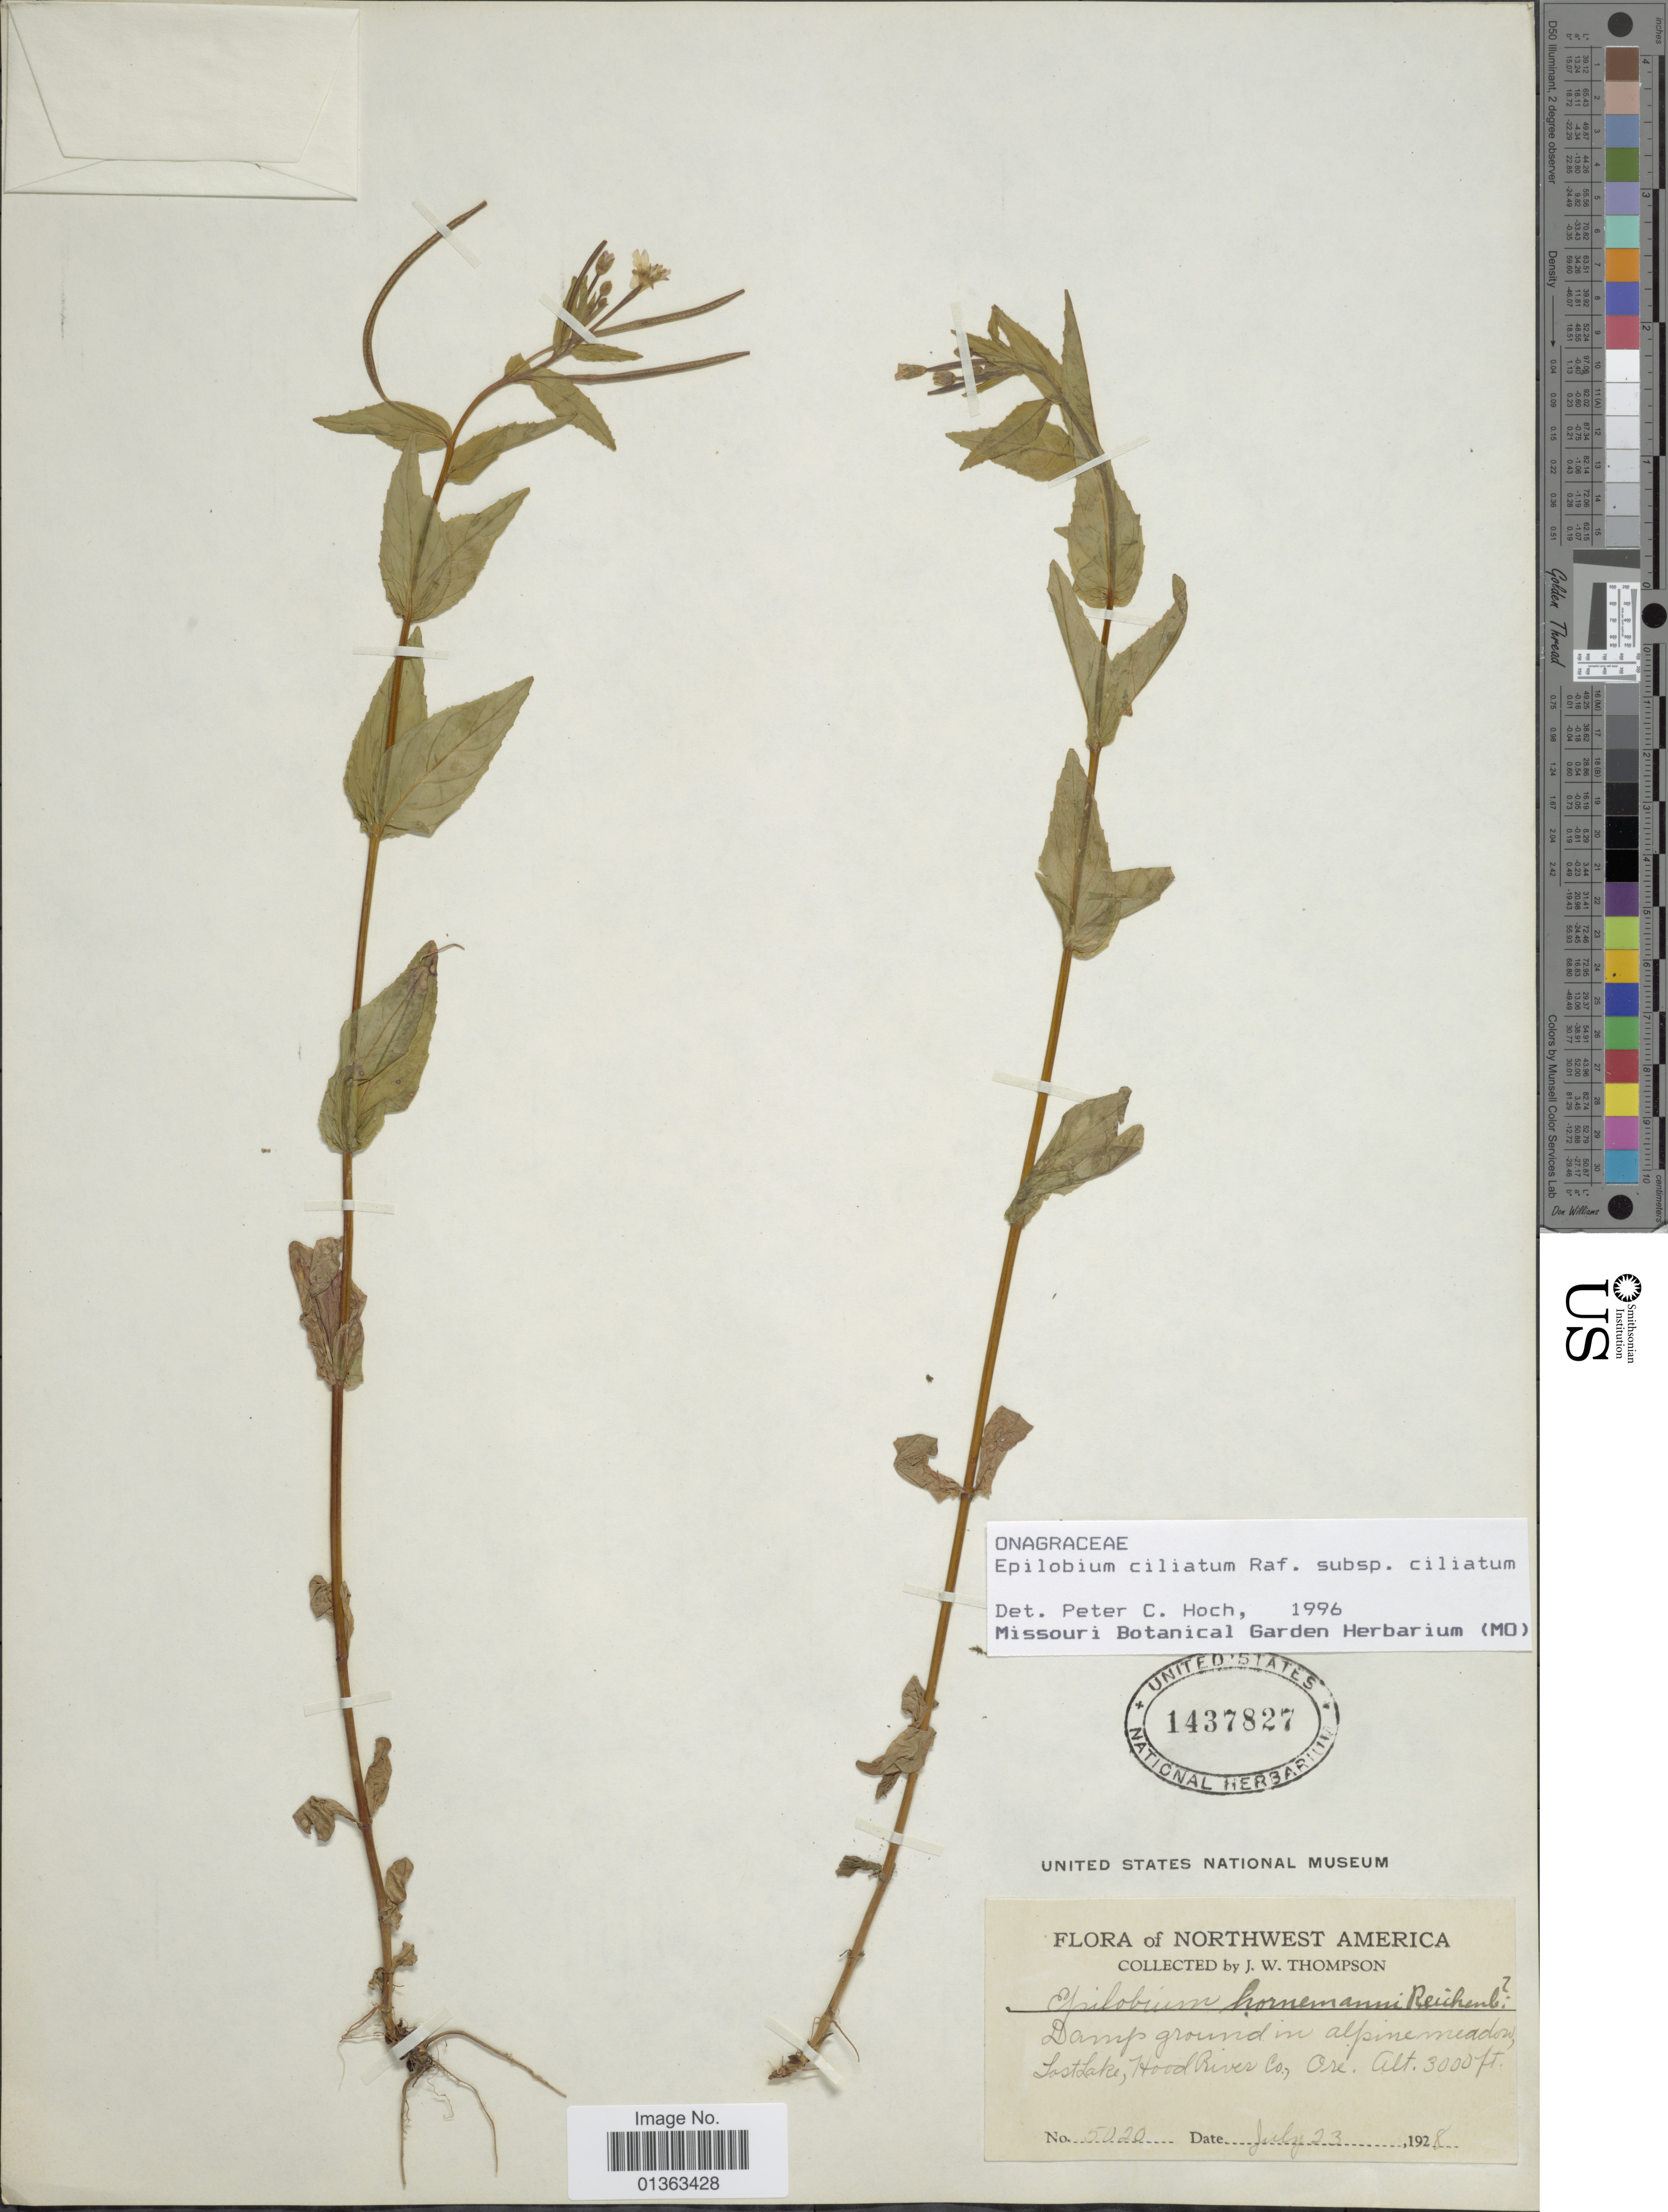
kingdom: Plantae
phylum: Tracheophyta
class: Magnoliopsida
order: Myrtales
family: Onagraceae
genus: Epilobium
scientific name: Epilobium ciliatum subsp. ciliatum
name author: Raf.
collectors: J. W. Thompson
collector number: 5020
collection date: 1928-07-23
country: United States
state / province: Oregon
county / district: Hood River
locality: Northwest America. Damp ground in alpine meadow, Lost Lake, Hood River Co.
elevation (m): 914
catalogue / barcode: US 1437827